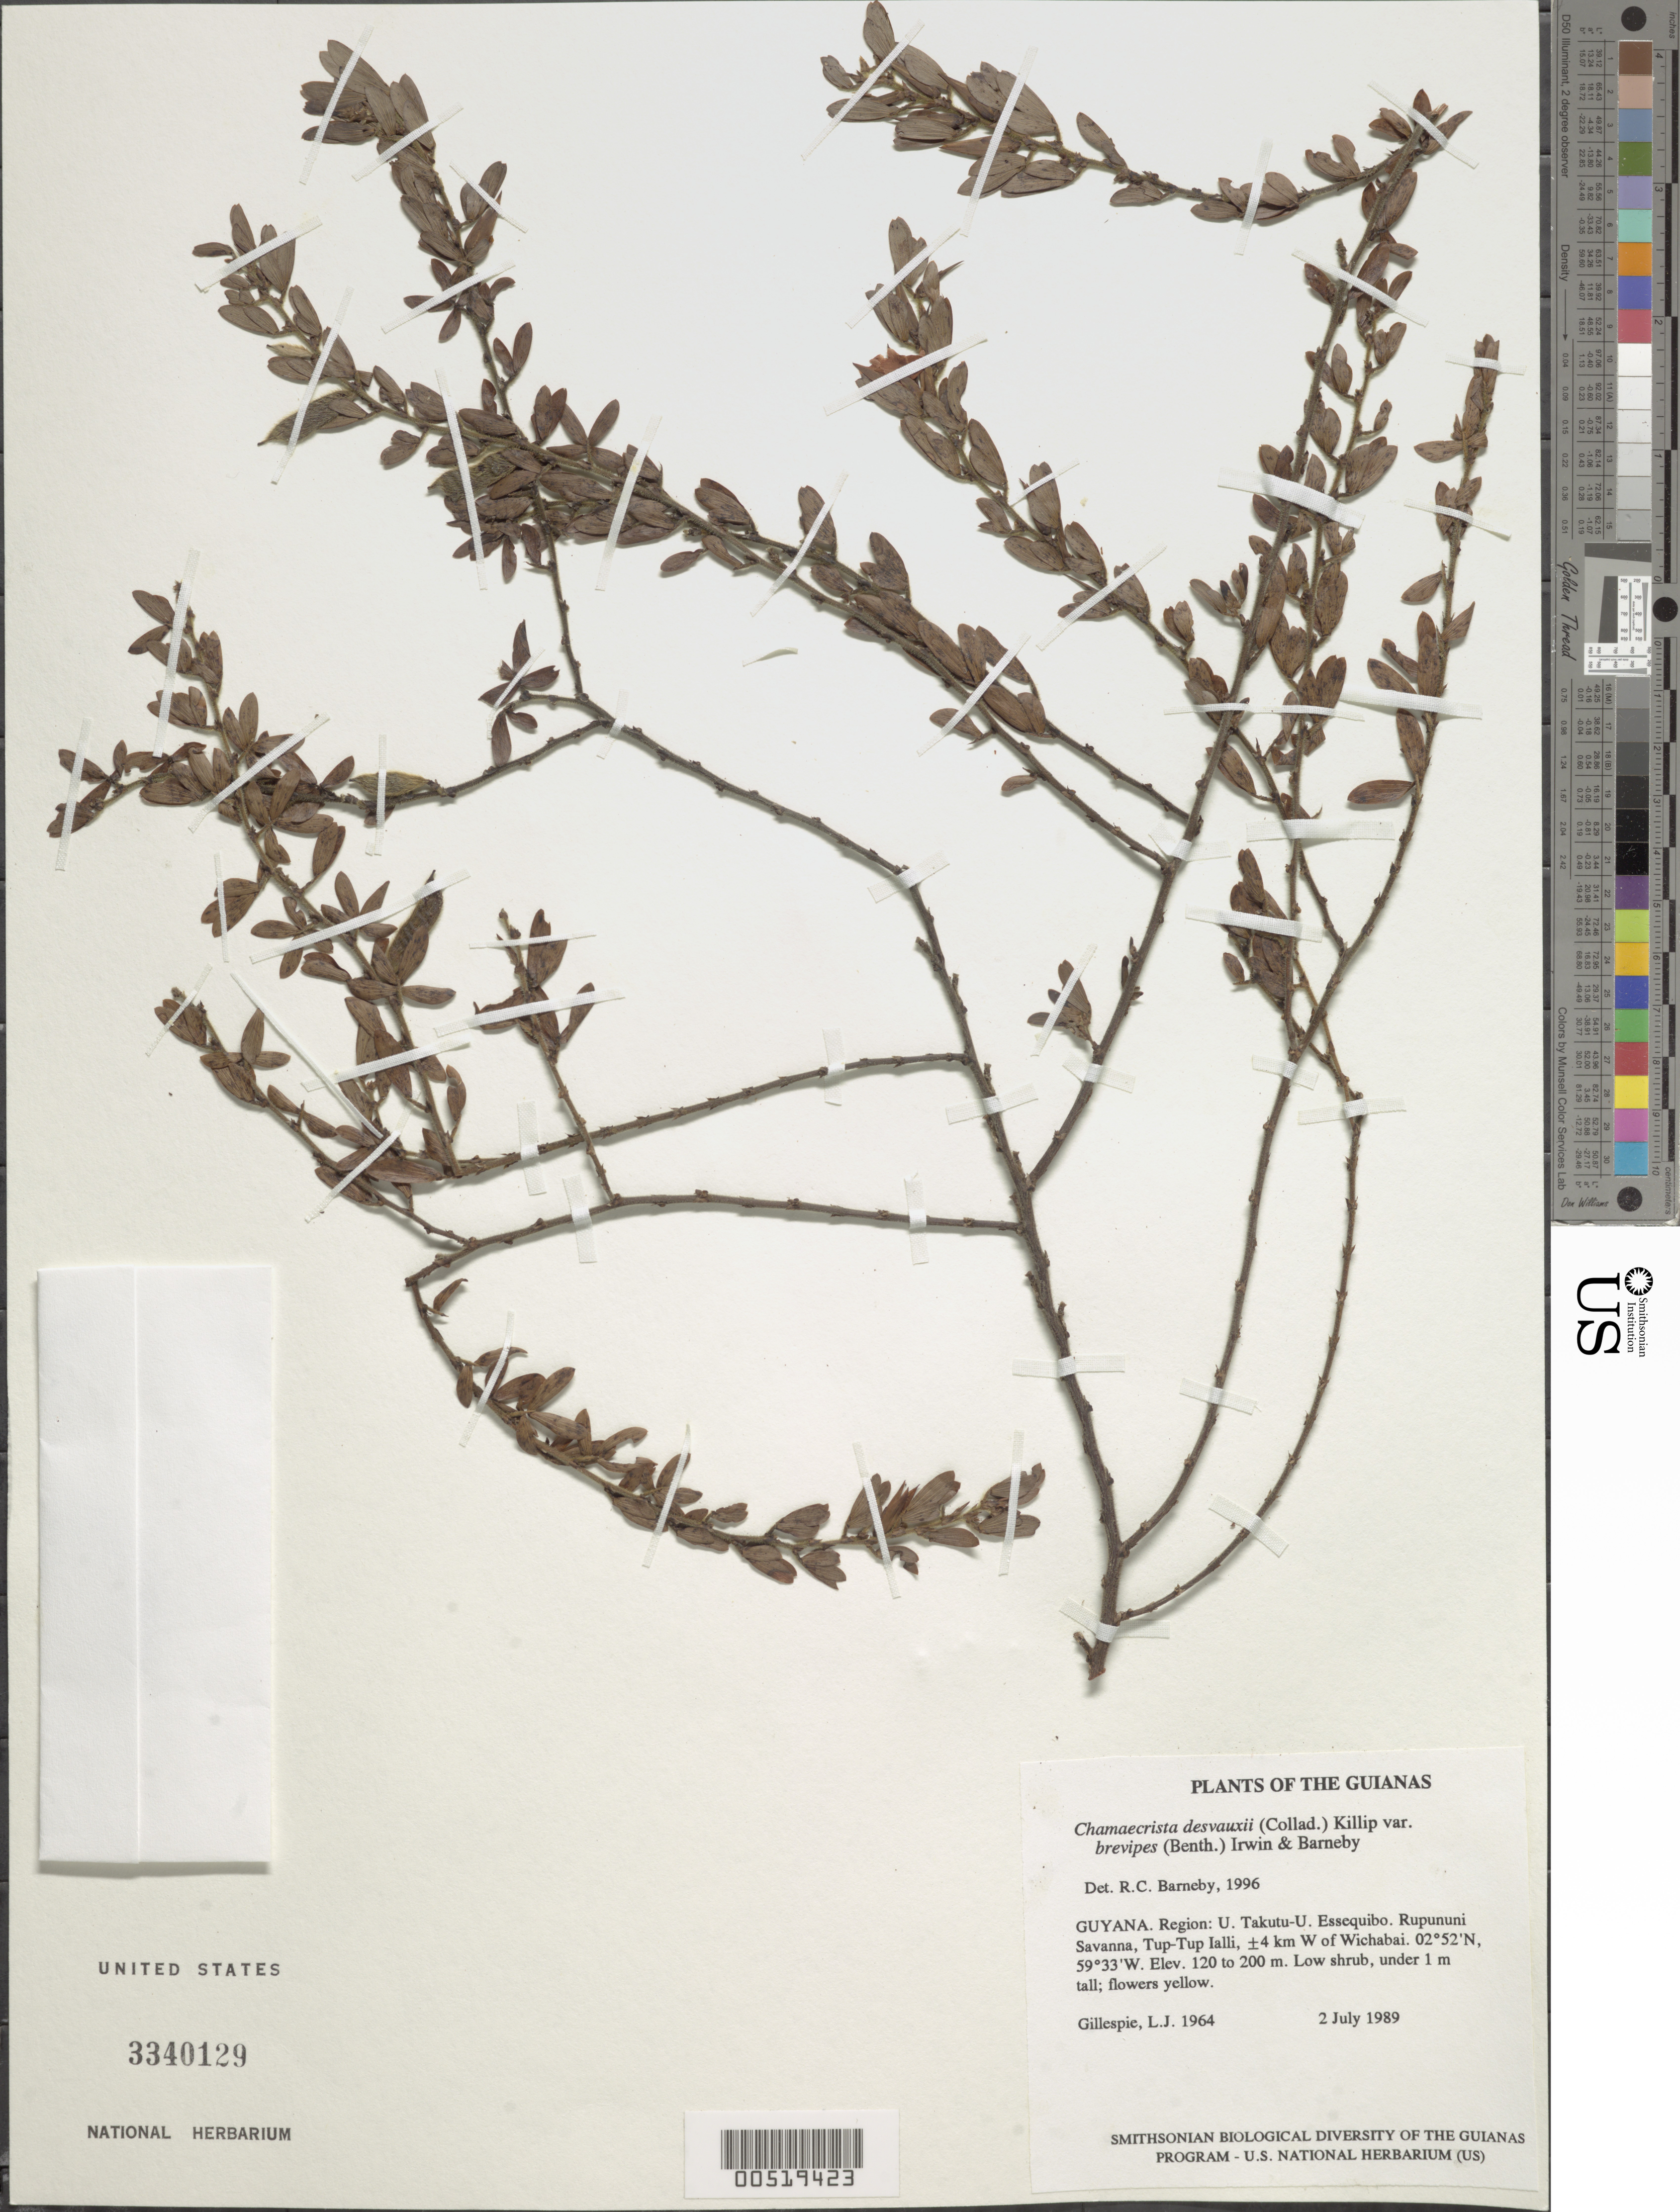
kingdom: Plantae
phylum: Tracheophyta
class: Magnoliopsida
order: Fabales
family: Fabaceae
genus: Chamaecrista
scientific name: Chamaecrista desvauxii var. brevipes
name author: (Benth.) H.S. Irwin & Barneby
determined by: Barneby, Rupert C., (NY)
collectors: L. J. Gillespie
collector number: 1964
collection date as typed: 2 July 1989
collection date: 1989-07-02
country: Guyana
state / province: U. Takutu-U. Essequibo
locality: Rupununi Savanna, Tup-Tup Ialli, ±4 km W of Wichabai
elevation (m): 120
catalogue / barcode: US 3340129